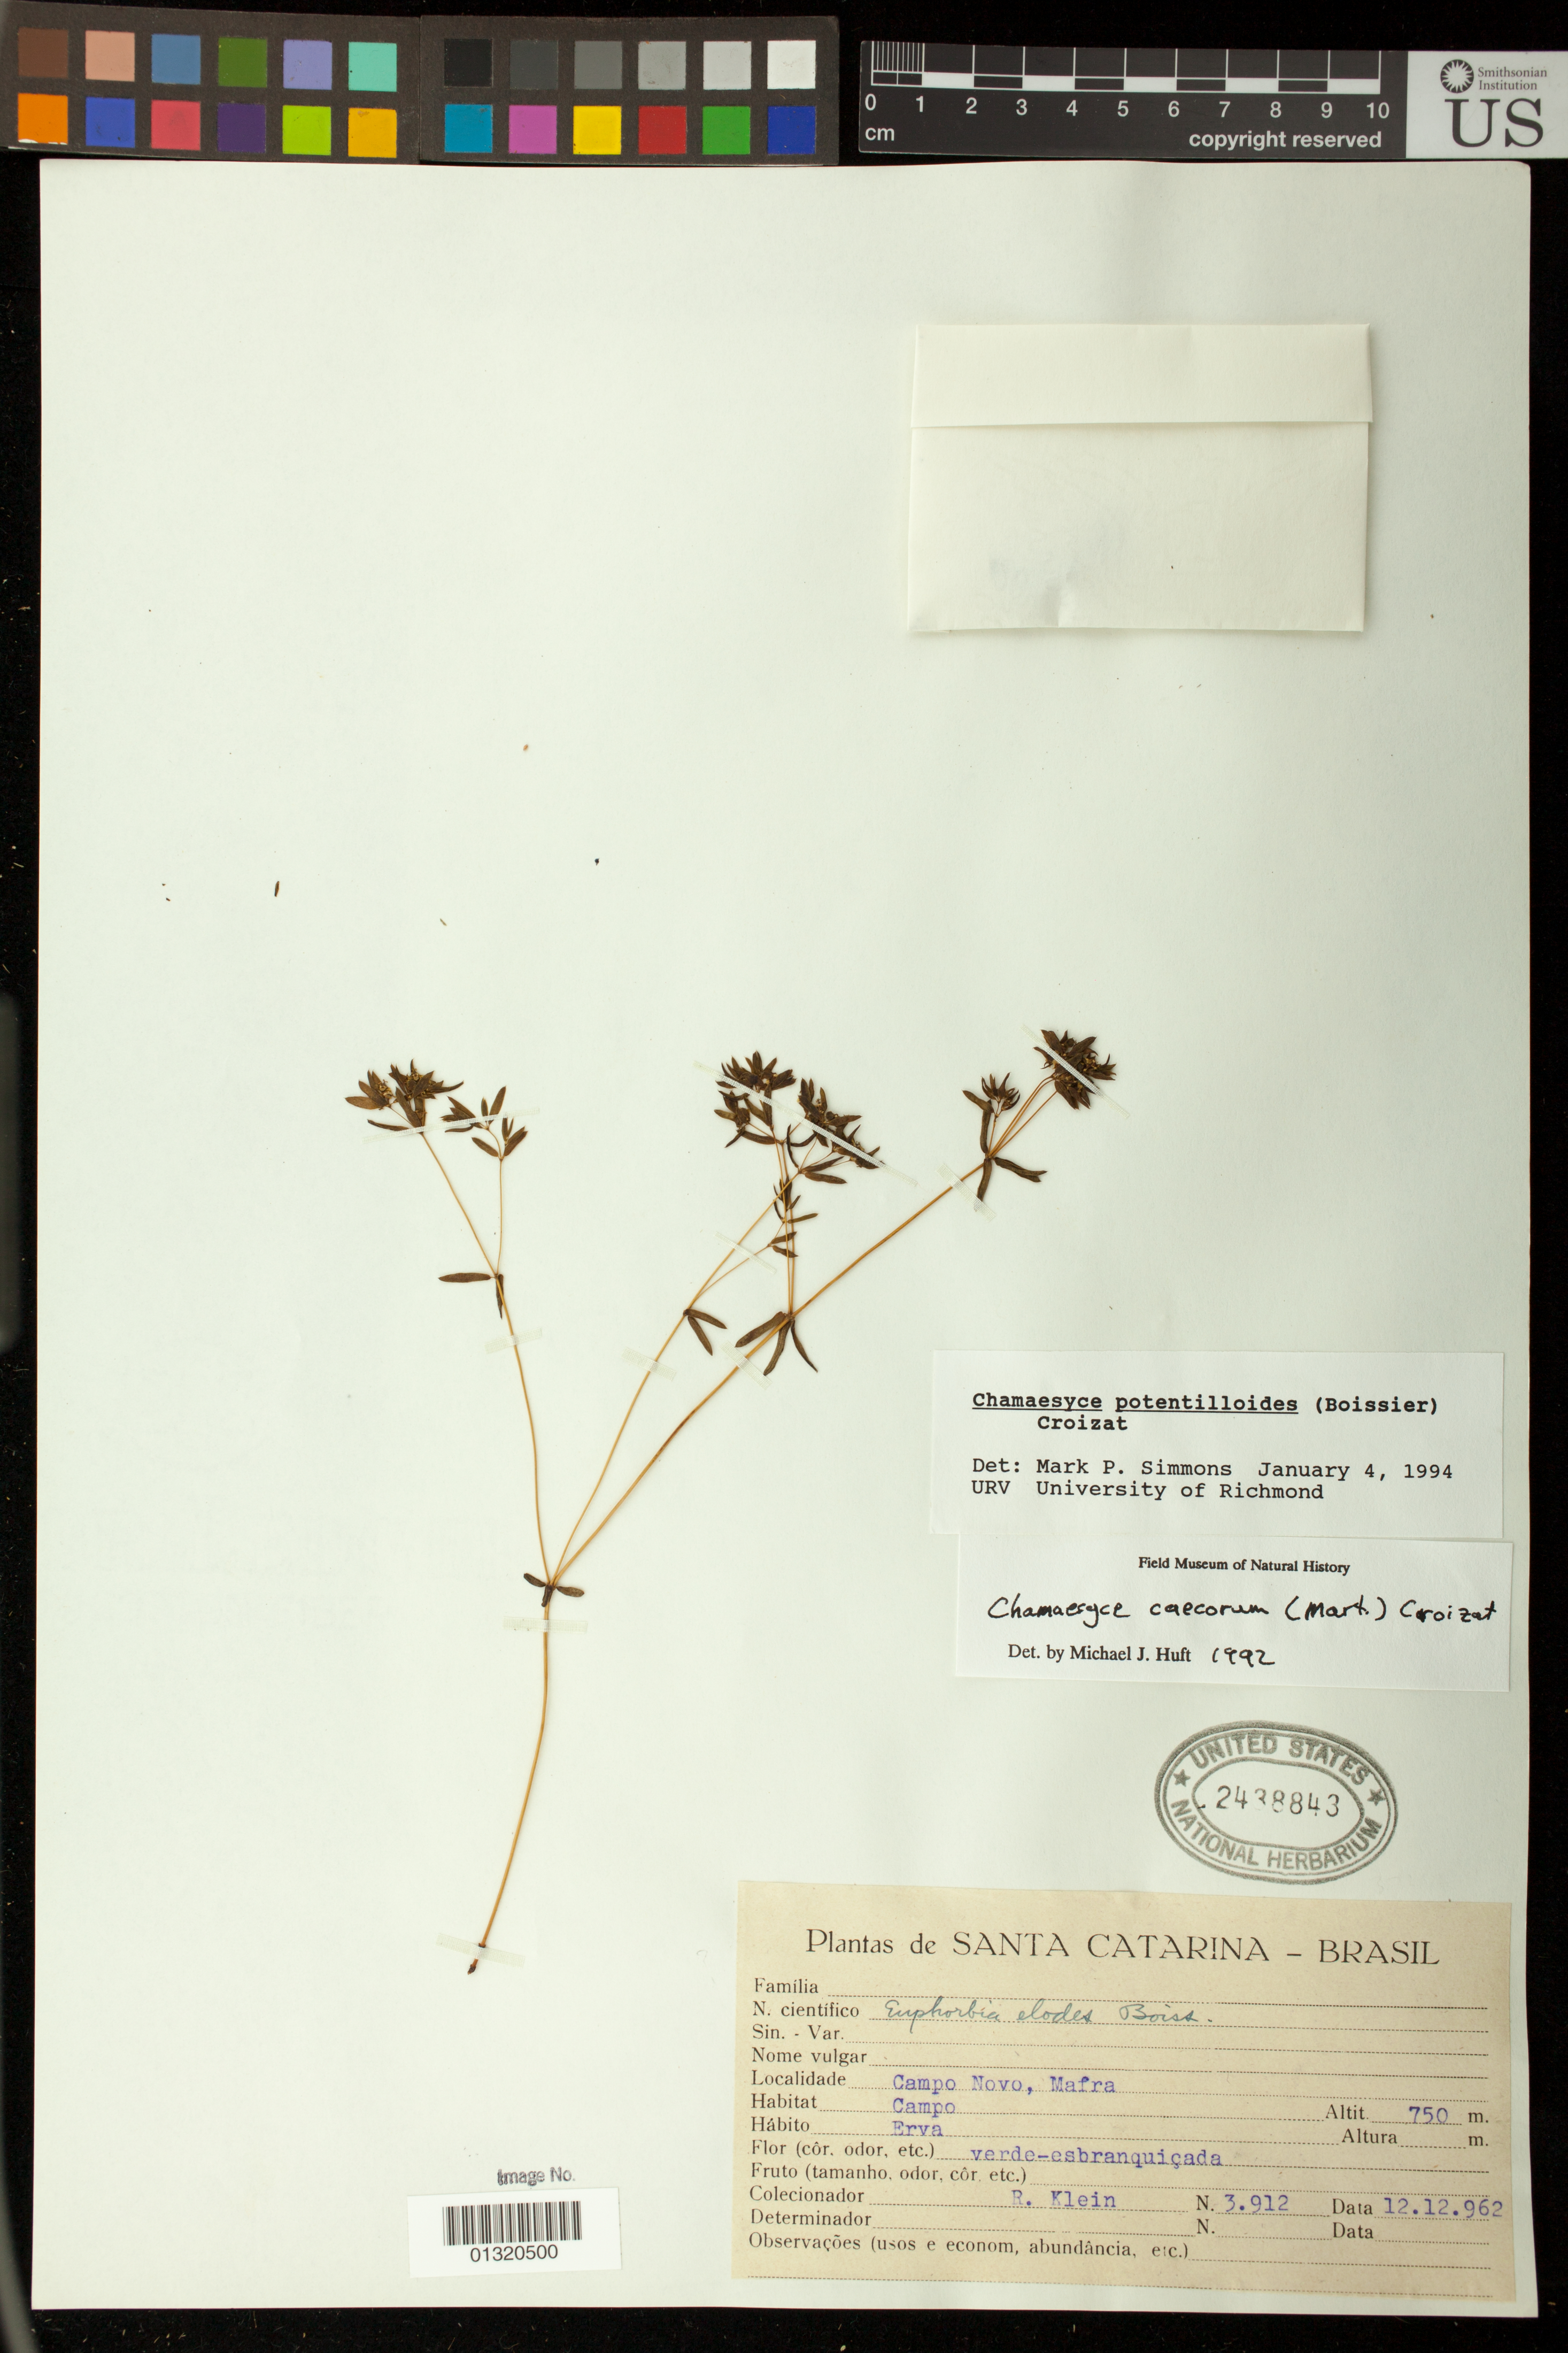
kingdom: Plantae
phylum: Tracheophyta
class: Magnoliopsida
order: Malpighiales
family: Euphorbiaceae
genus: Euphorbia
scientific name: Euphorbia potentilloides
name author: Boiss.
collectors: R. M. Klein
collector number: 3912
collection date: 1962-12-12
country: Brazil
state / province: Santa Catarina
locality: Campo Novo, Mafra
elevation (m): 750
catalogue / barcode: US 2438843